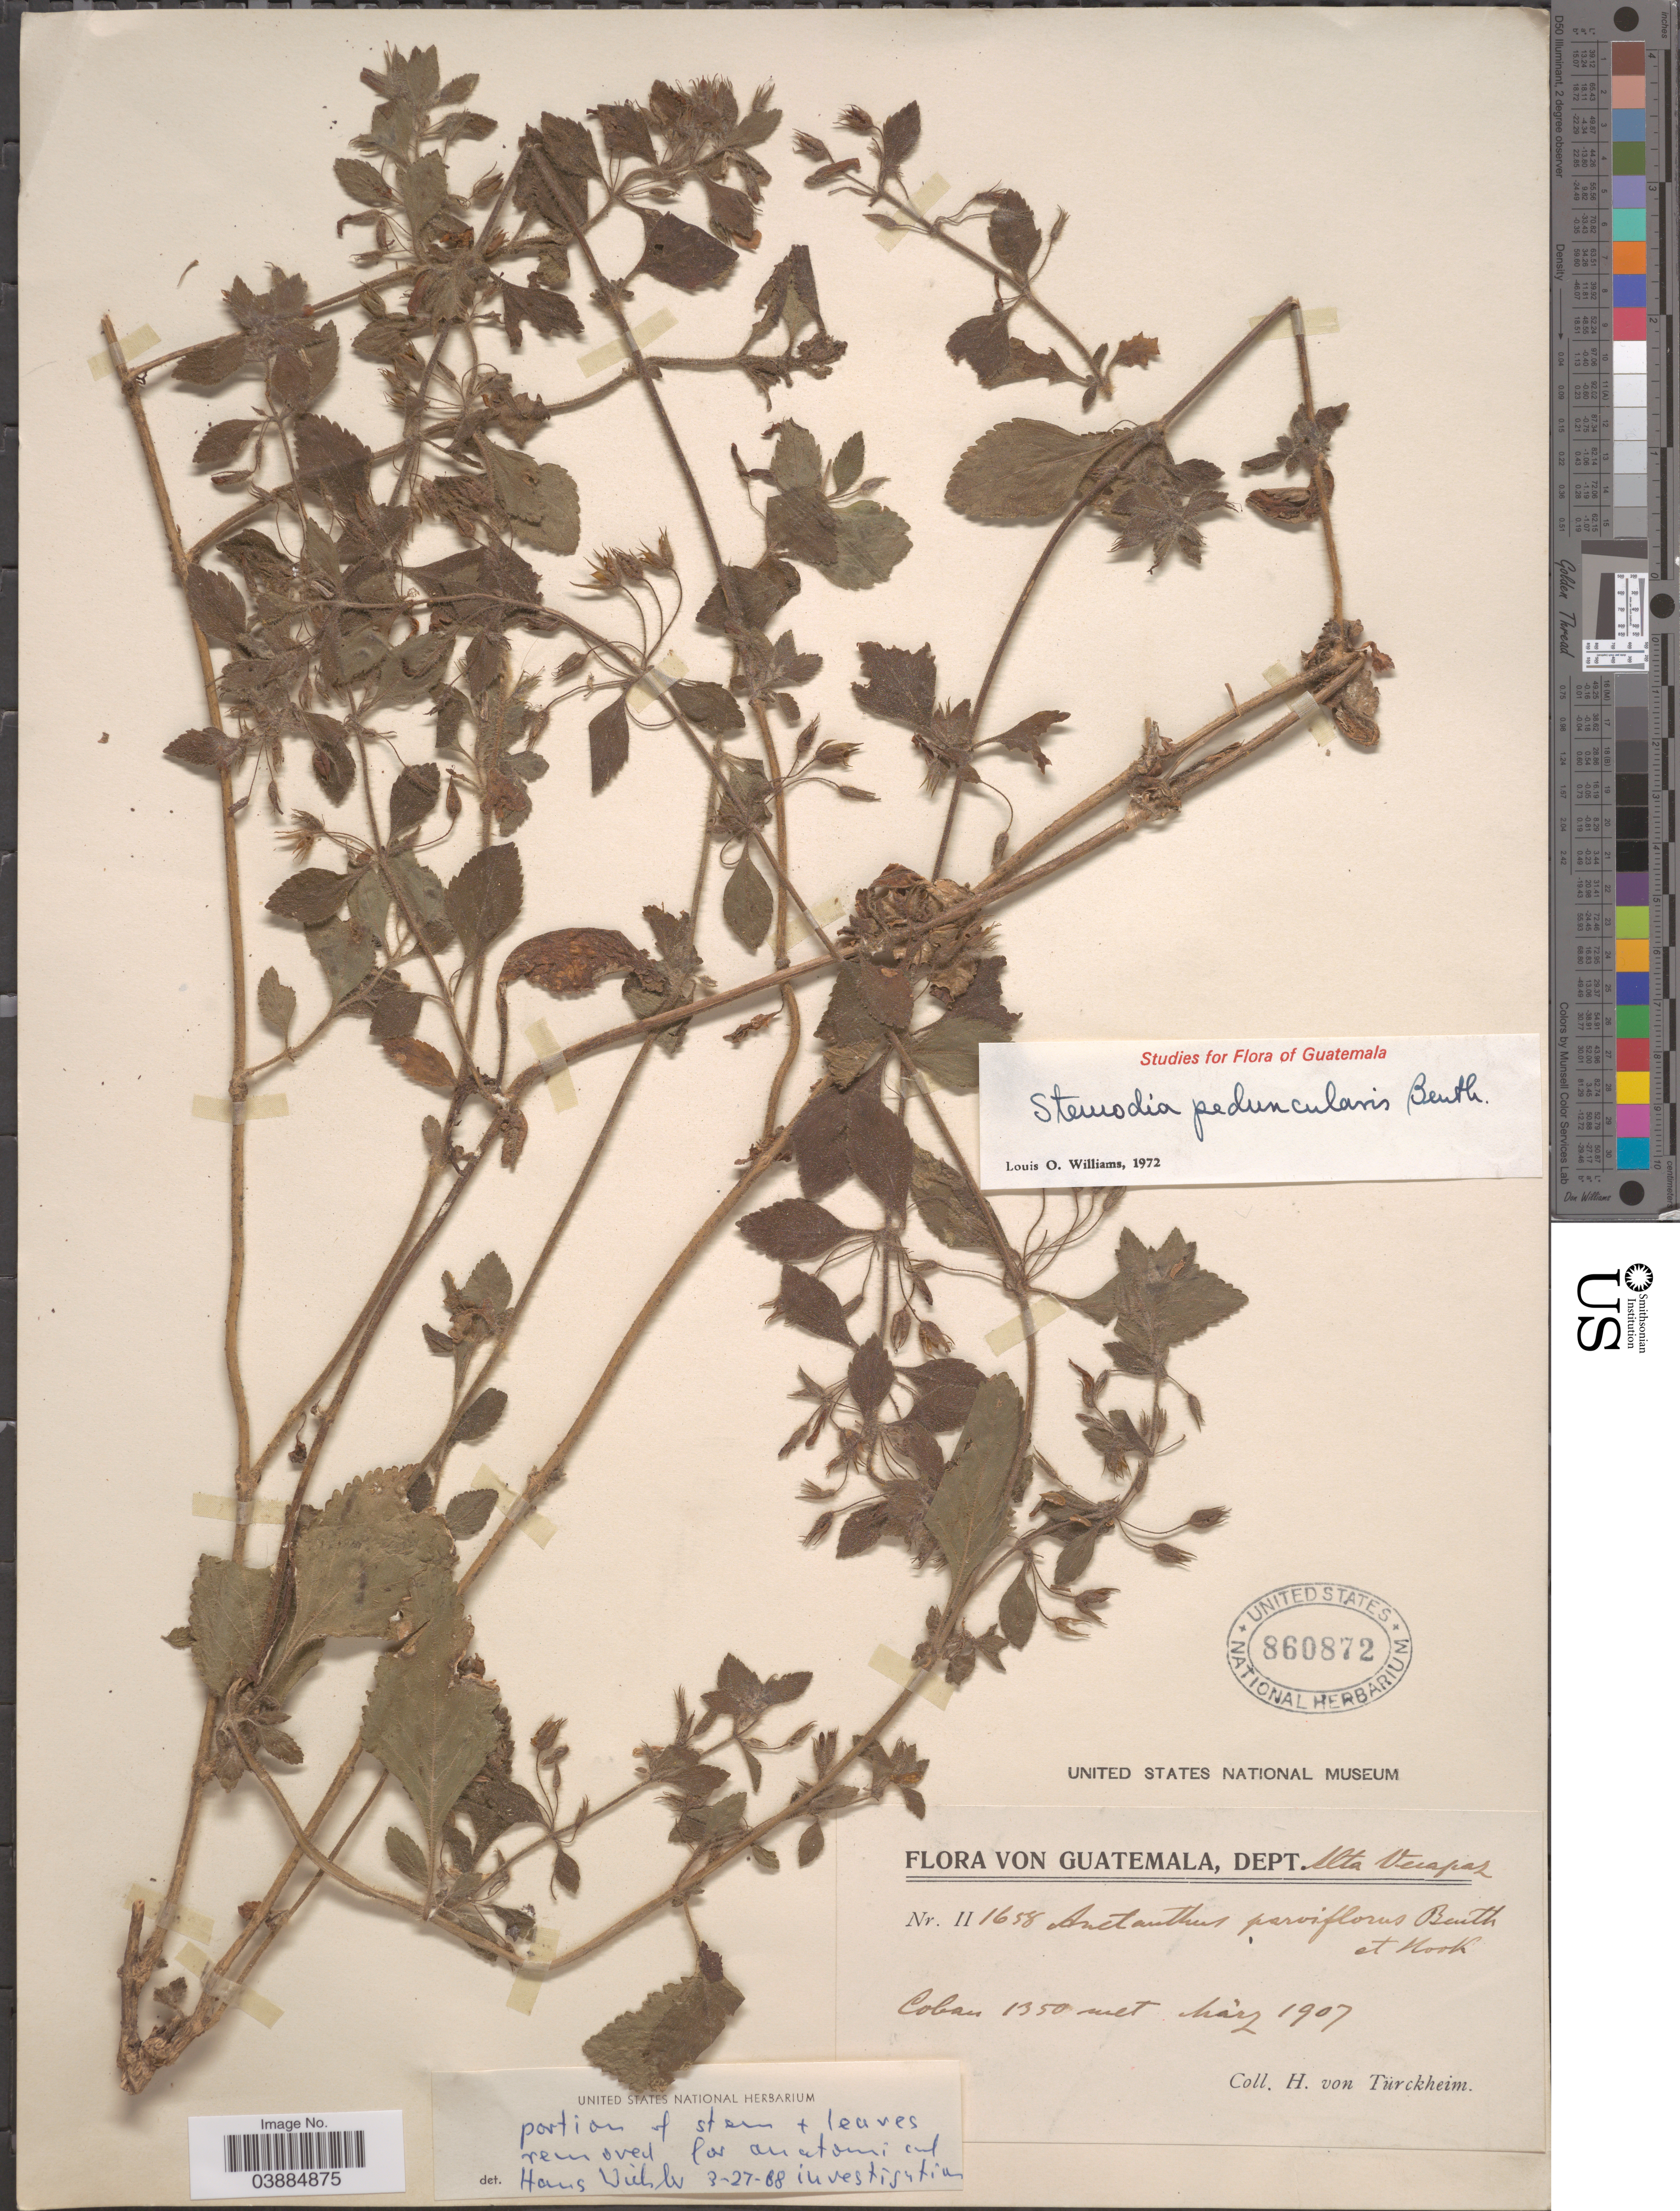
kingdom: Plantae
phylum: Tracheophyta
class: Magnoliopsida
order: Lamiales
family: Plantaginaceae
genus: Stemodia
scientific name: Stemodia peduncularis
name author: Benth.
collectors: H. von Türckheim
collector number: II1658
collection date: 1907-03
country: Guatemala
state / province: Alta Verapaz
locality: Dept. Alta Verapaz. Coban.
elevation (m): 1350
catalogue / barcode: US 860872